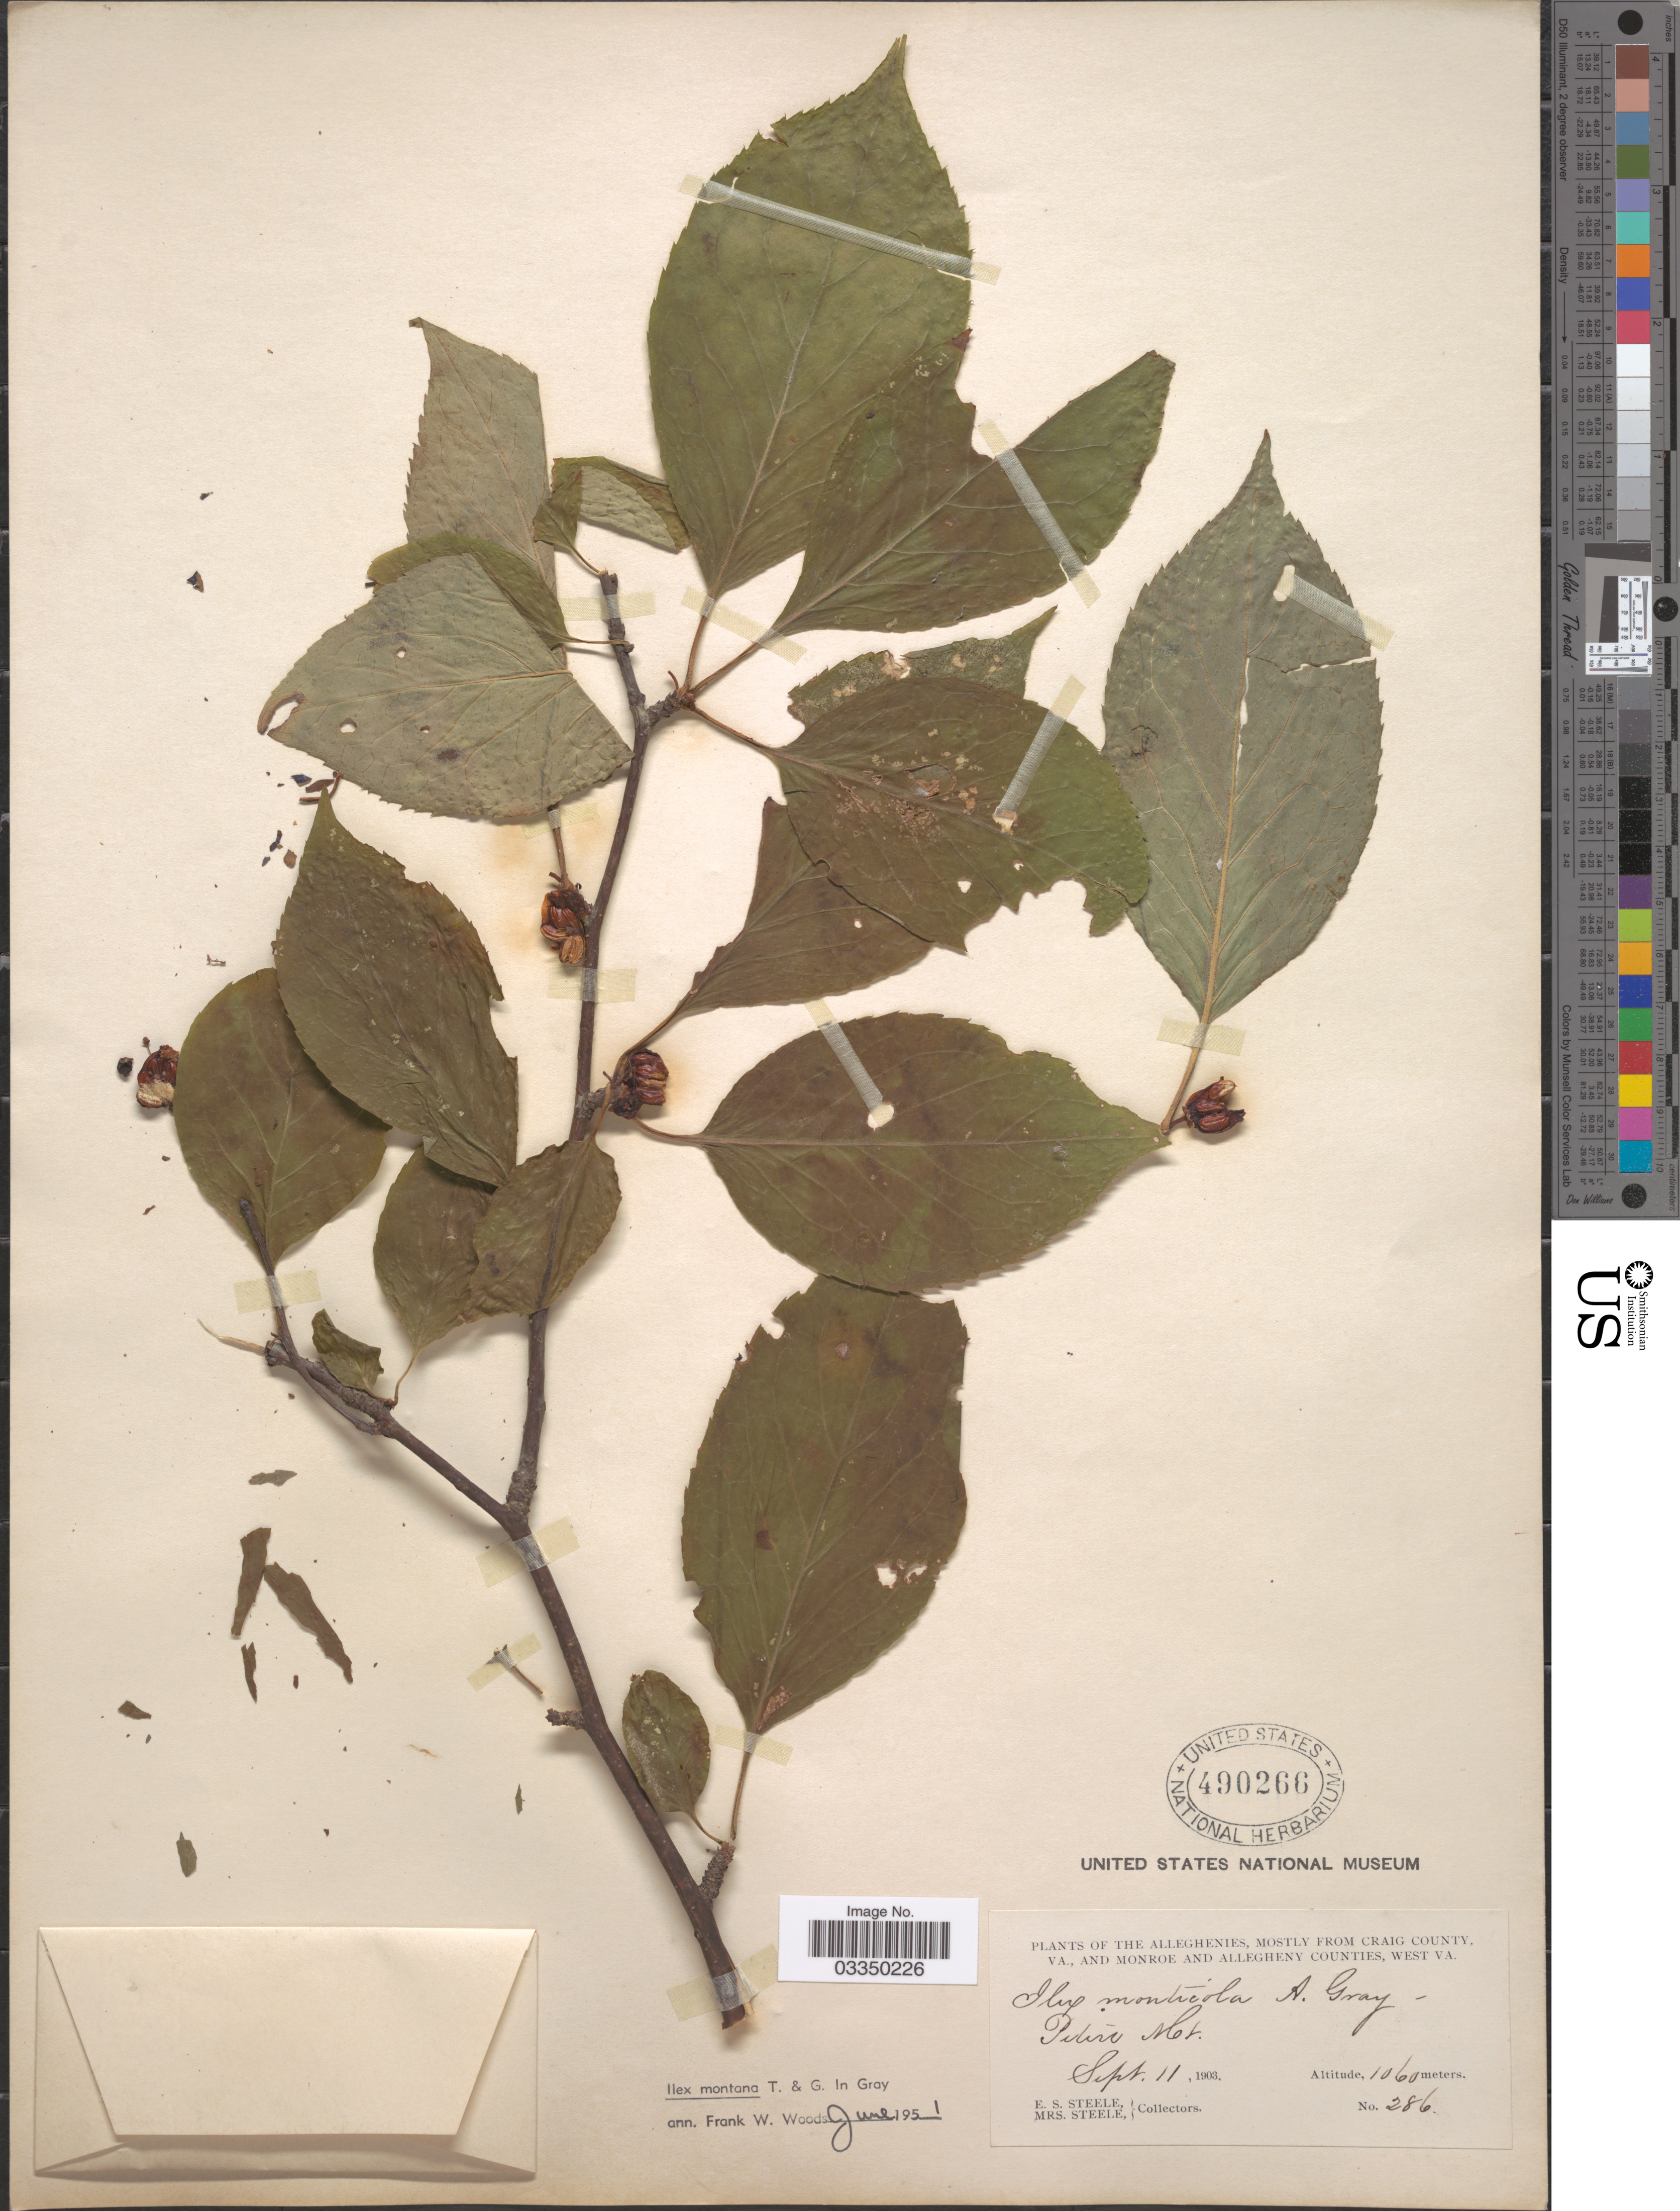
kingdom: Plantae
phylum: Tracheophyta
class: Magnoliopsida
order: Aquifoliales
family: Aquifoliaceae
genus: Ilex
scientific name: Ilex montana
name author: Torr. & A. Gray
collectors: E. Steele & Mrs. E. S. Steele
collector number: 286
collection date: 1903-09-11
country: United States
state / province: Virginia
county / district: Craig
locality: The Alleghenies, mostly from Craig County, Va., and Monroe and Allegheny Counties, West Va. Peters Mt.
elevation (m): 1060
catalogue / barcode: US 490266